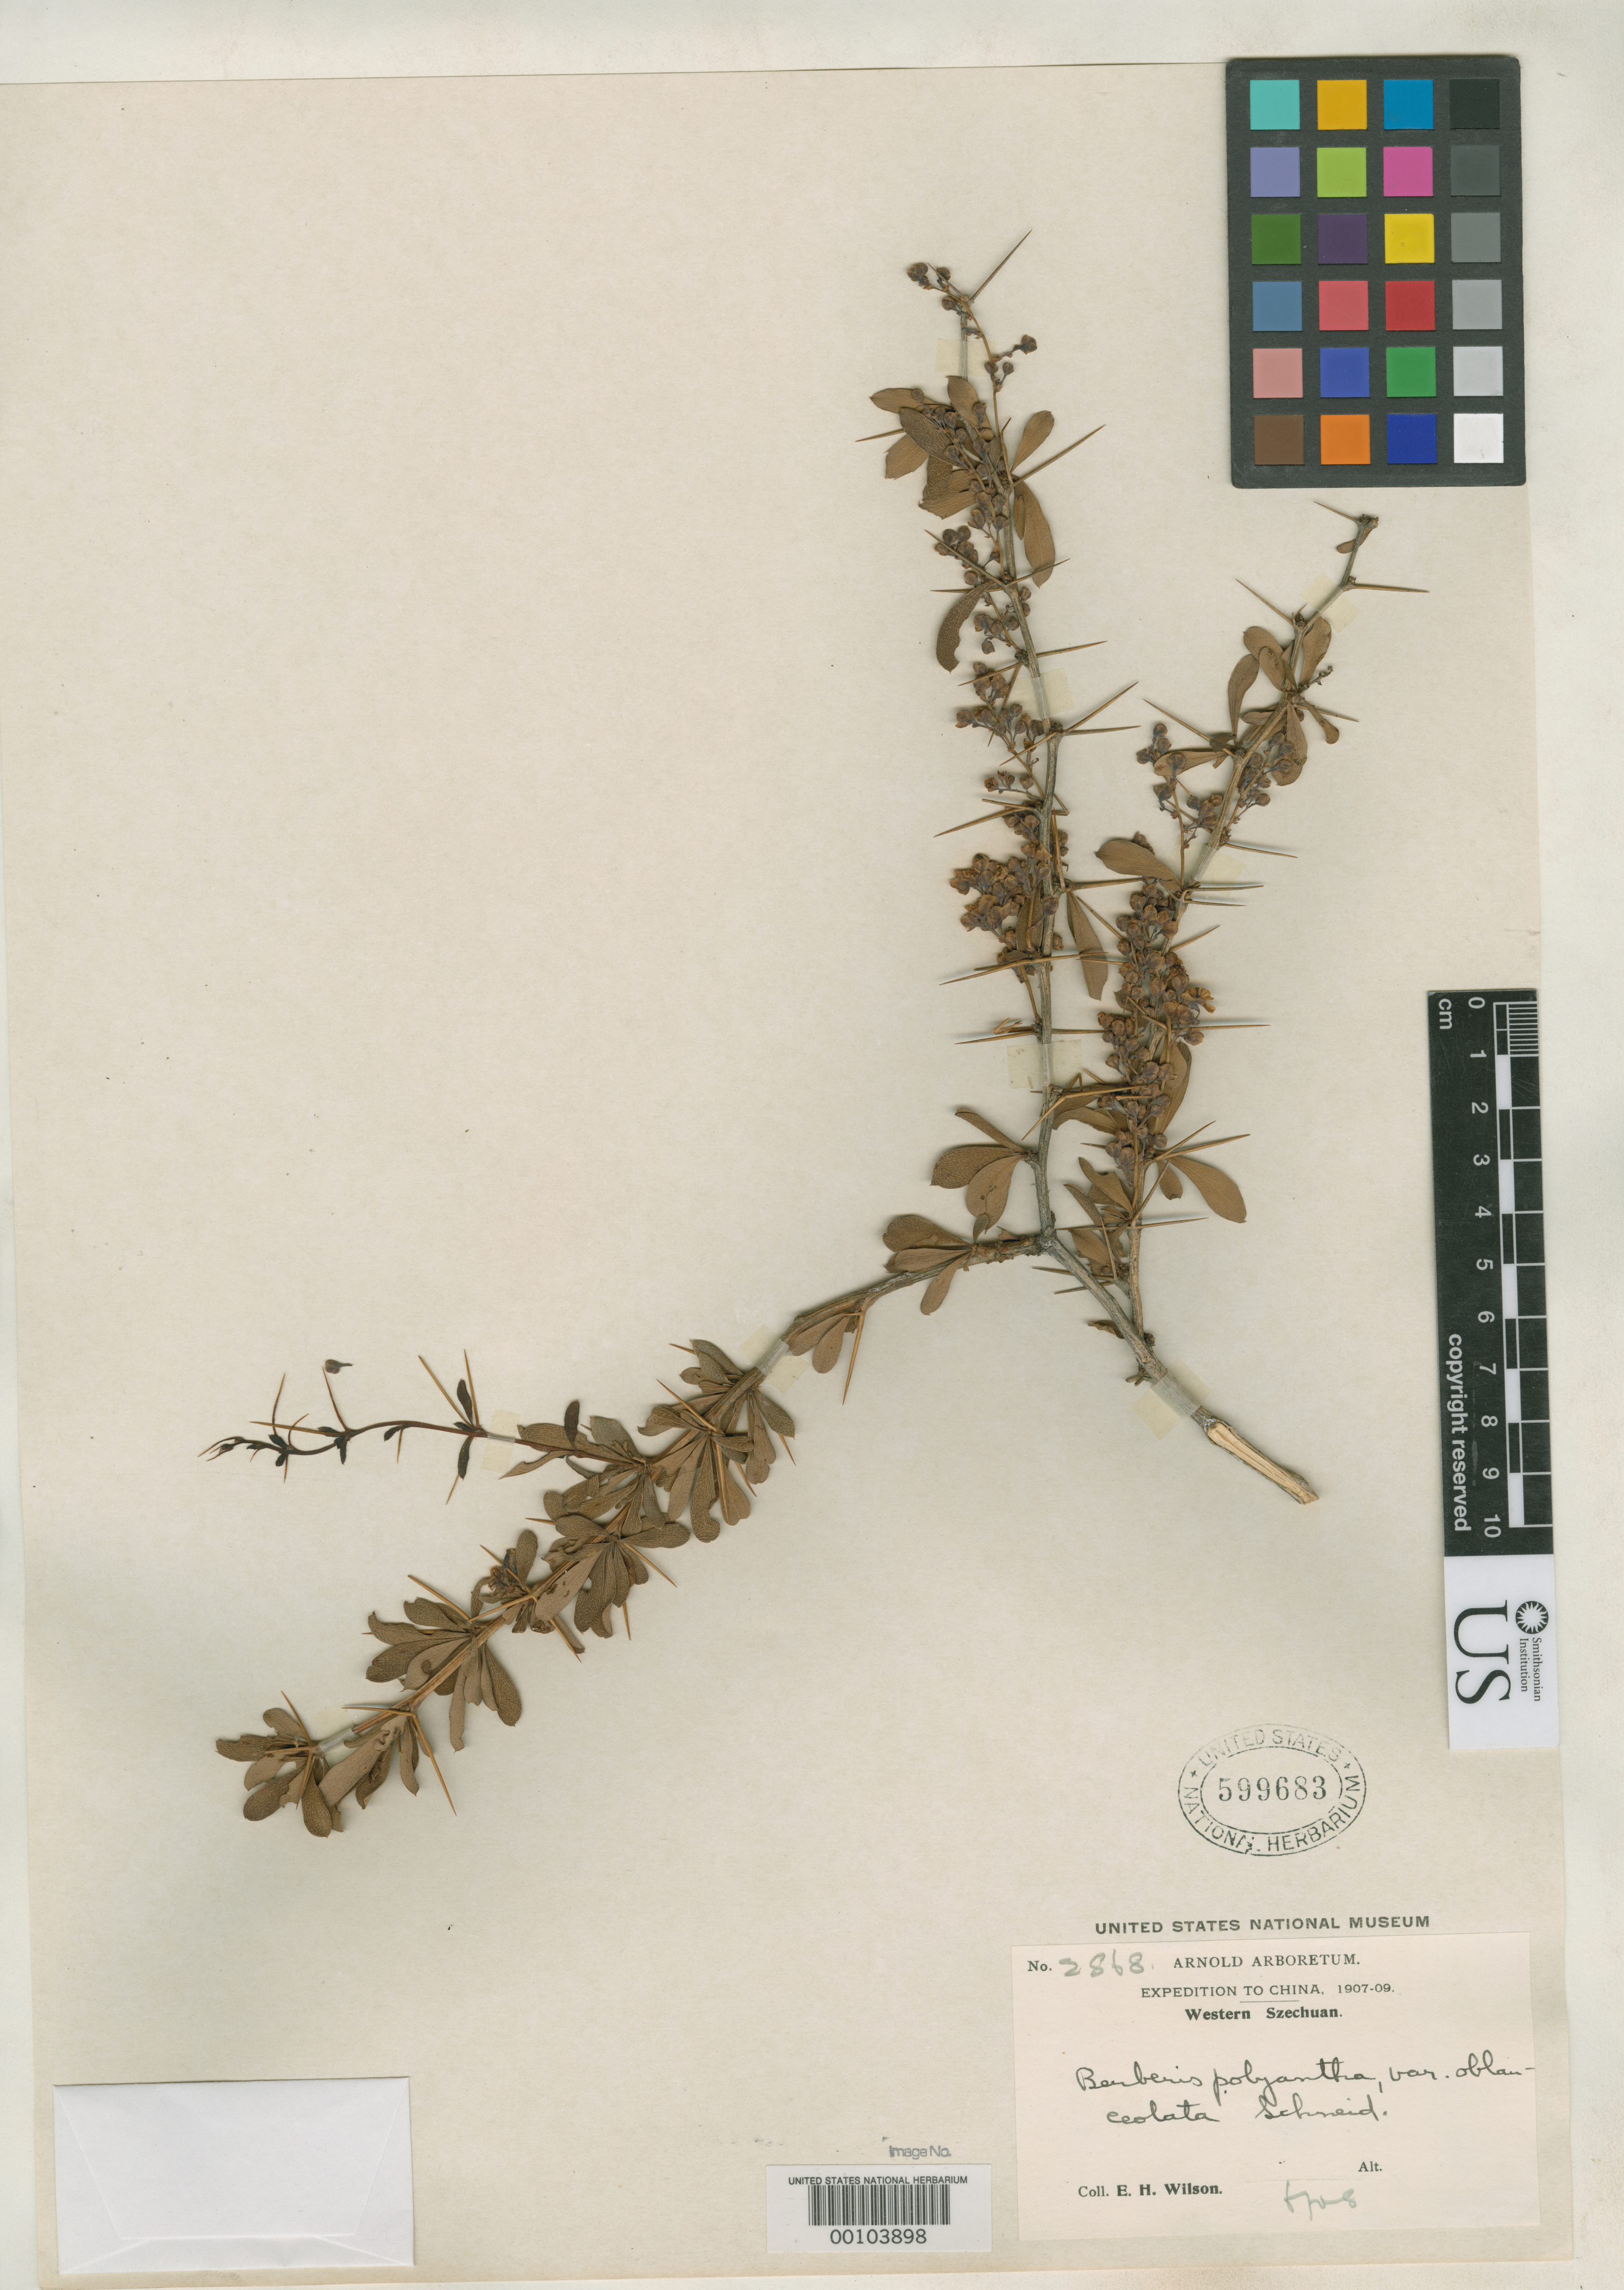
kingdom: Plantae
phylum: Tracheophyta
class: Magnoliopsida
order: Ranunculales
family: Berberidaceae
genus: Berberis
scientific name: Berberis polyantha var. oblanceolata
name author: C.K. Schneid. in Sarg.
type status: Isotype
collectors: E. H. Wilson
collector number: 2868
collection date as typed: Jun 1908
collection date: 1908-06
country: China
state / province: Sichuan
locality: Valley of Hsao-chin-ho, Monkong Ting.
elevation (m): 2300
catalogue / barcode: US 599683